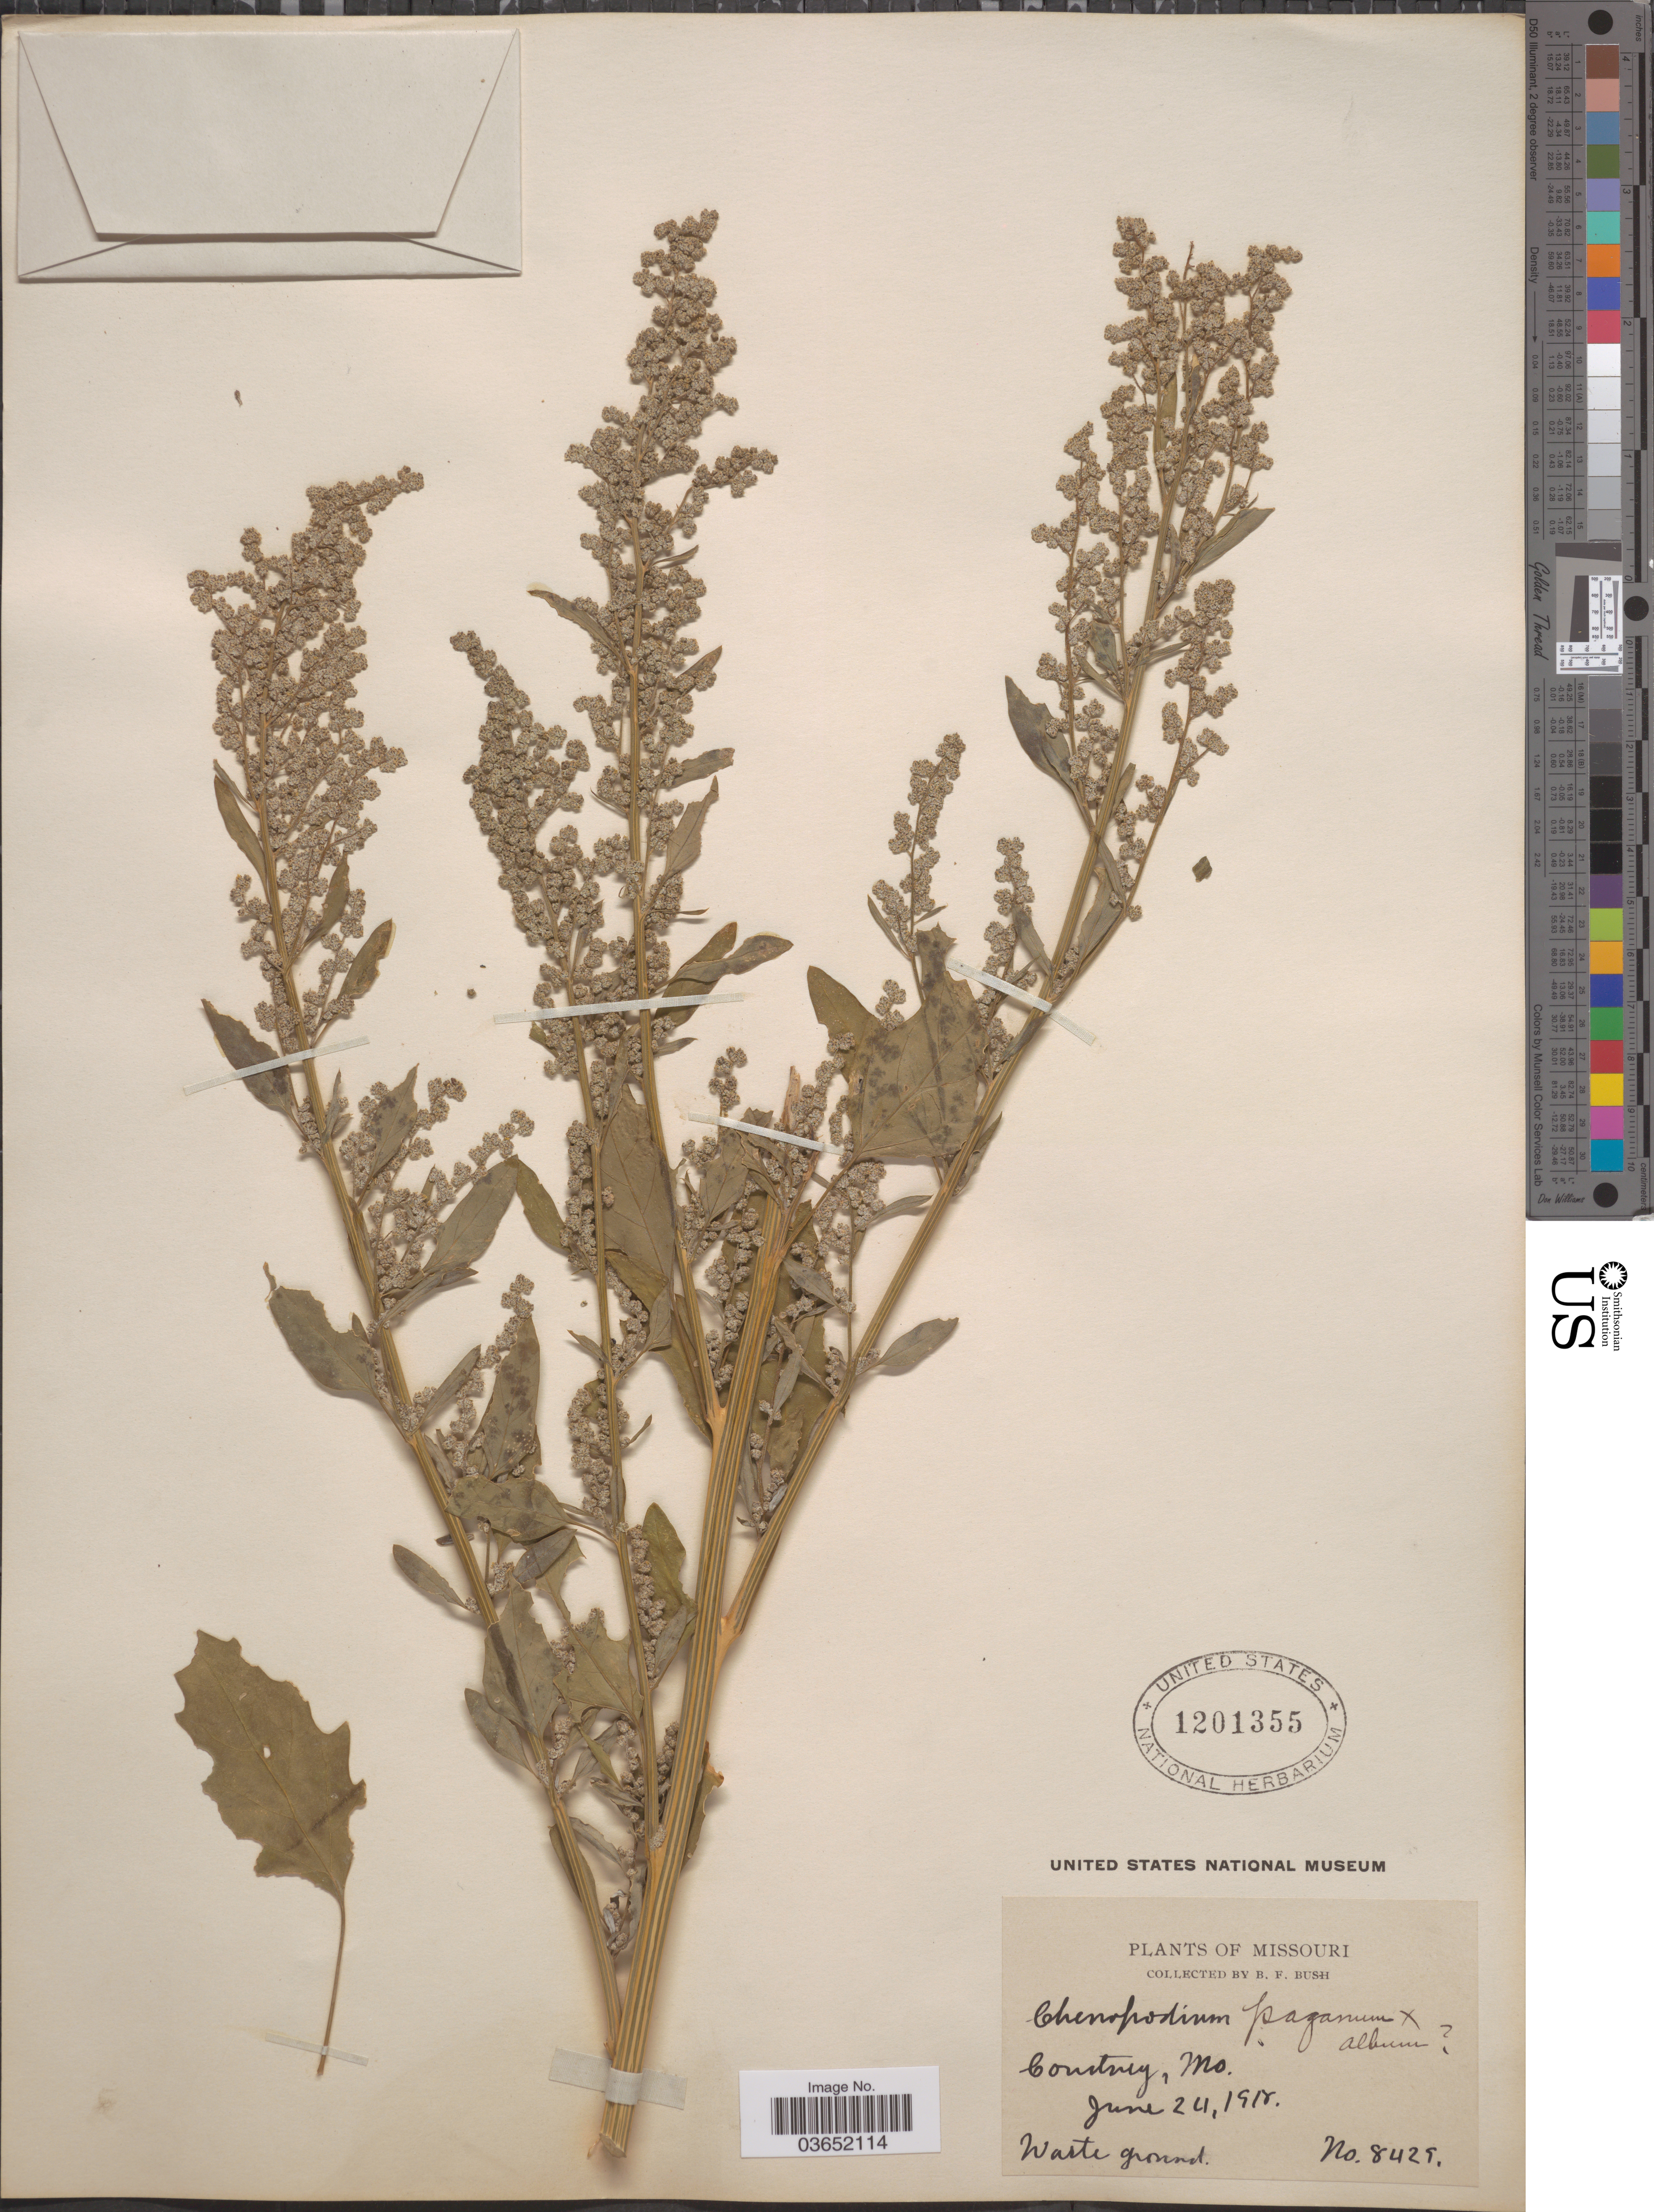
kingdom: Plantae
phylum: Tracheophyta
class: Magnoliopsida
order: Caryophyllales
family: Amaranthaceae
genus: Chenopodium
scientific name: Chenopodium album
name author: L.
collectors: B. F. Bush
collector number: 8429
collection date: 1918-06-24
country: United States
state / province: Missouri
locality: Courtney.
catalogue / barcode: US 1201355